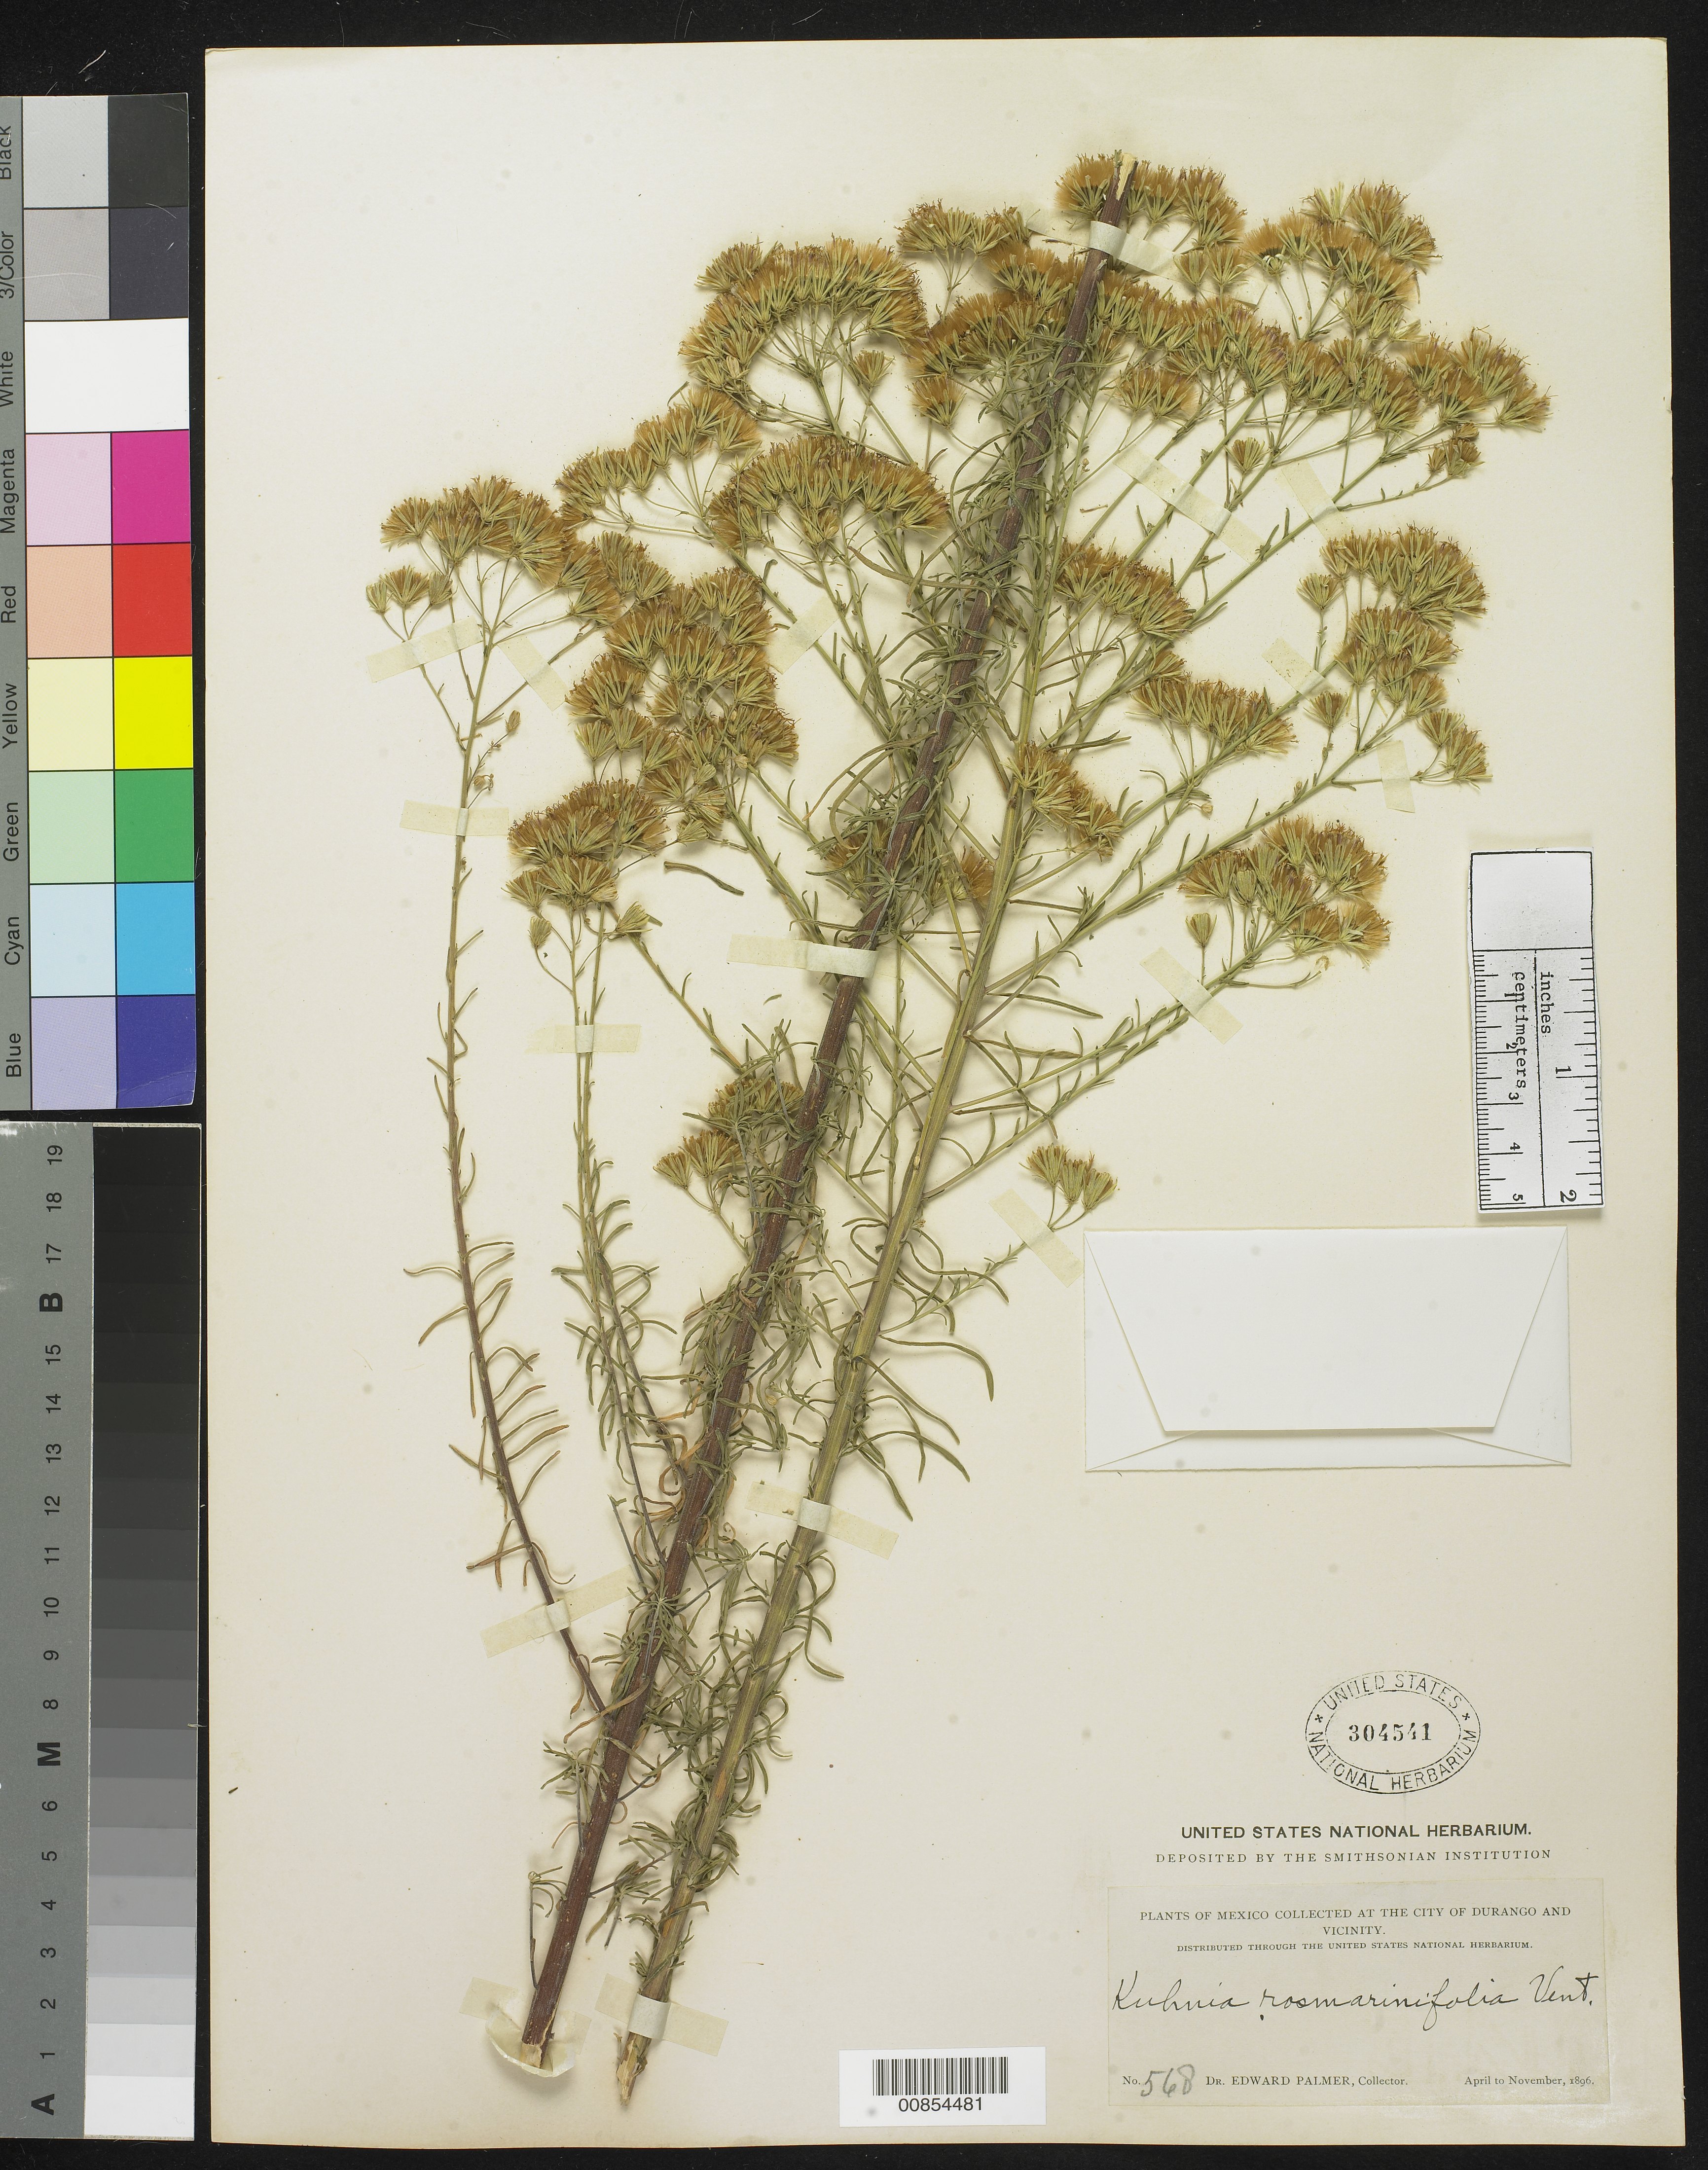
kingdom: Plantae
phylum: Tracheophyta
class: Magnoliopsida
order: Asterales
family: Asteraceae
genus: Brickellia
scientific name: Brickellia rosmarinifolia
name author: (Vent.) W.A. Weber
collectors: E. Palmer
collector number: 568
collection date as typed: Apr 1896 to -- Nov 1896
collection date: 1896-04/1896-11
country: Mexico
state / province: Durango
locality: City of Durango and vicinity.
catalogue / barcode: US 304541